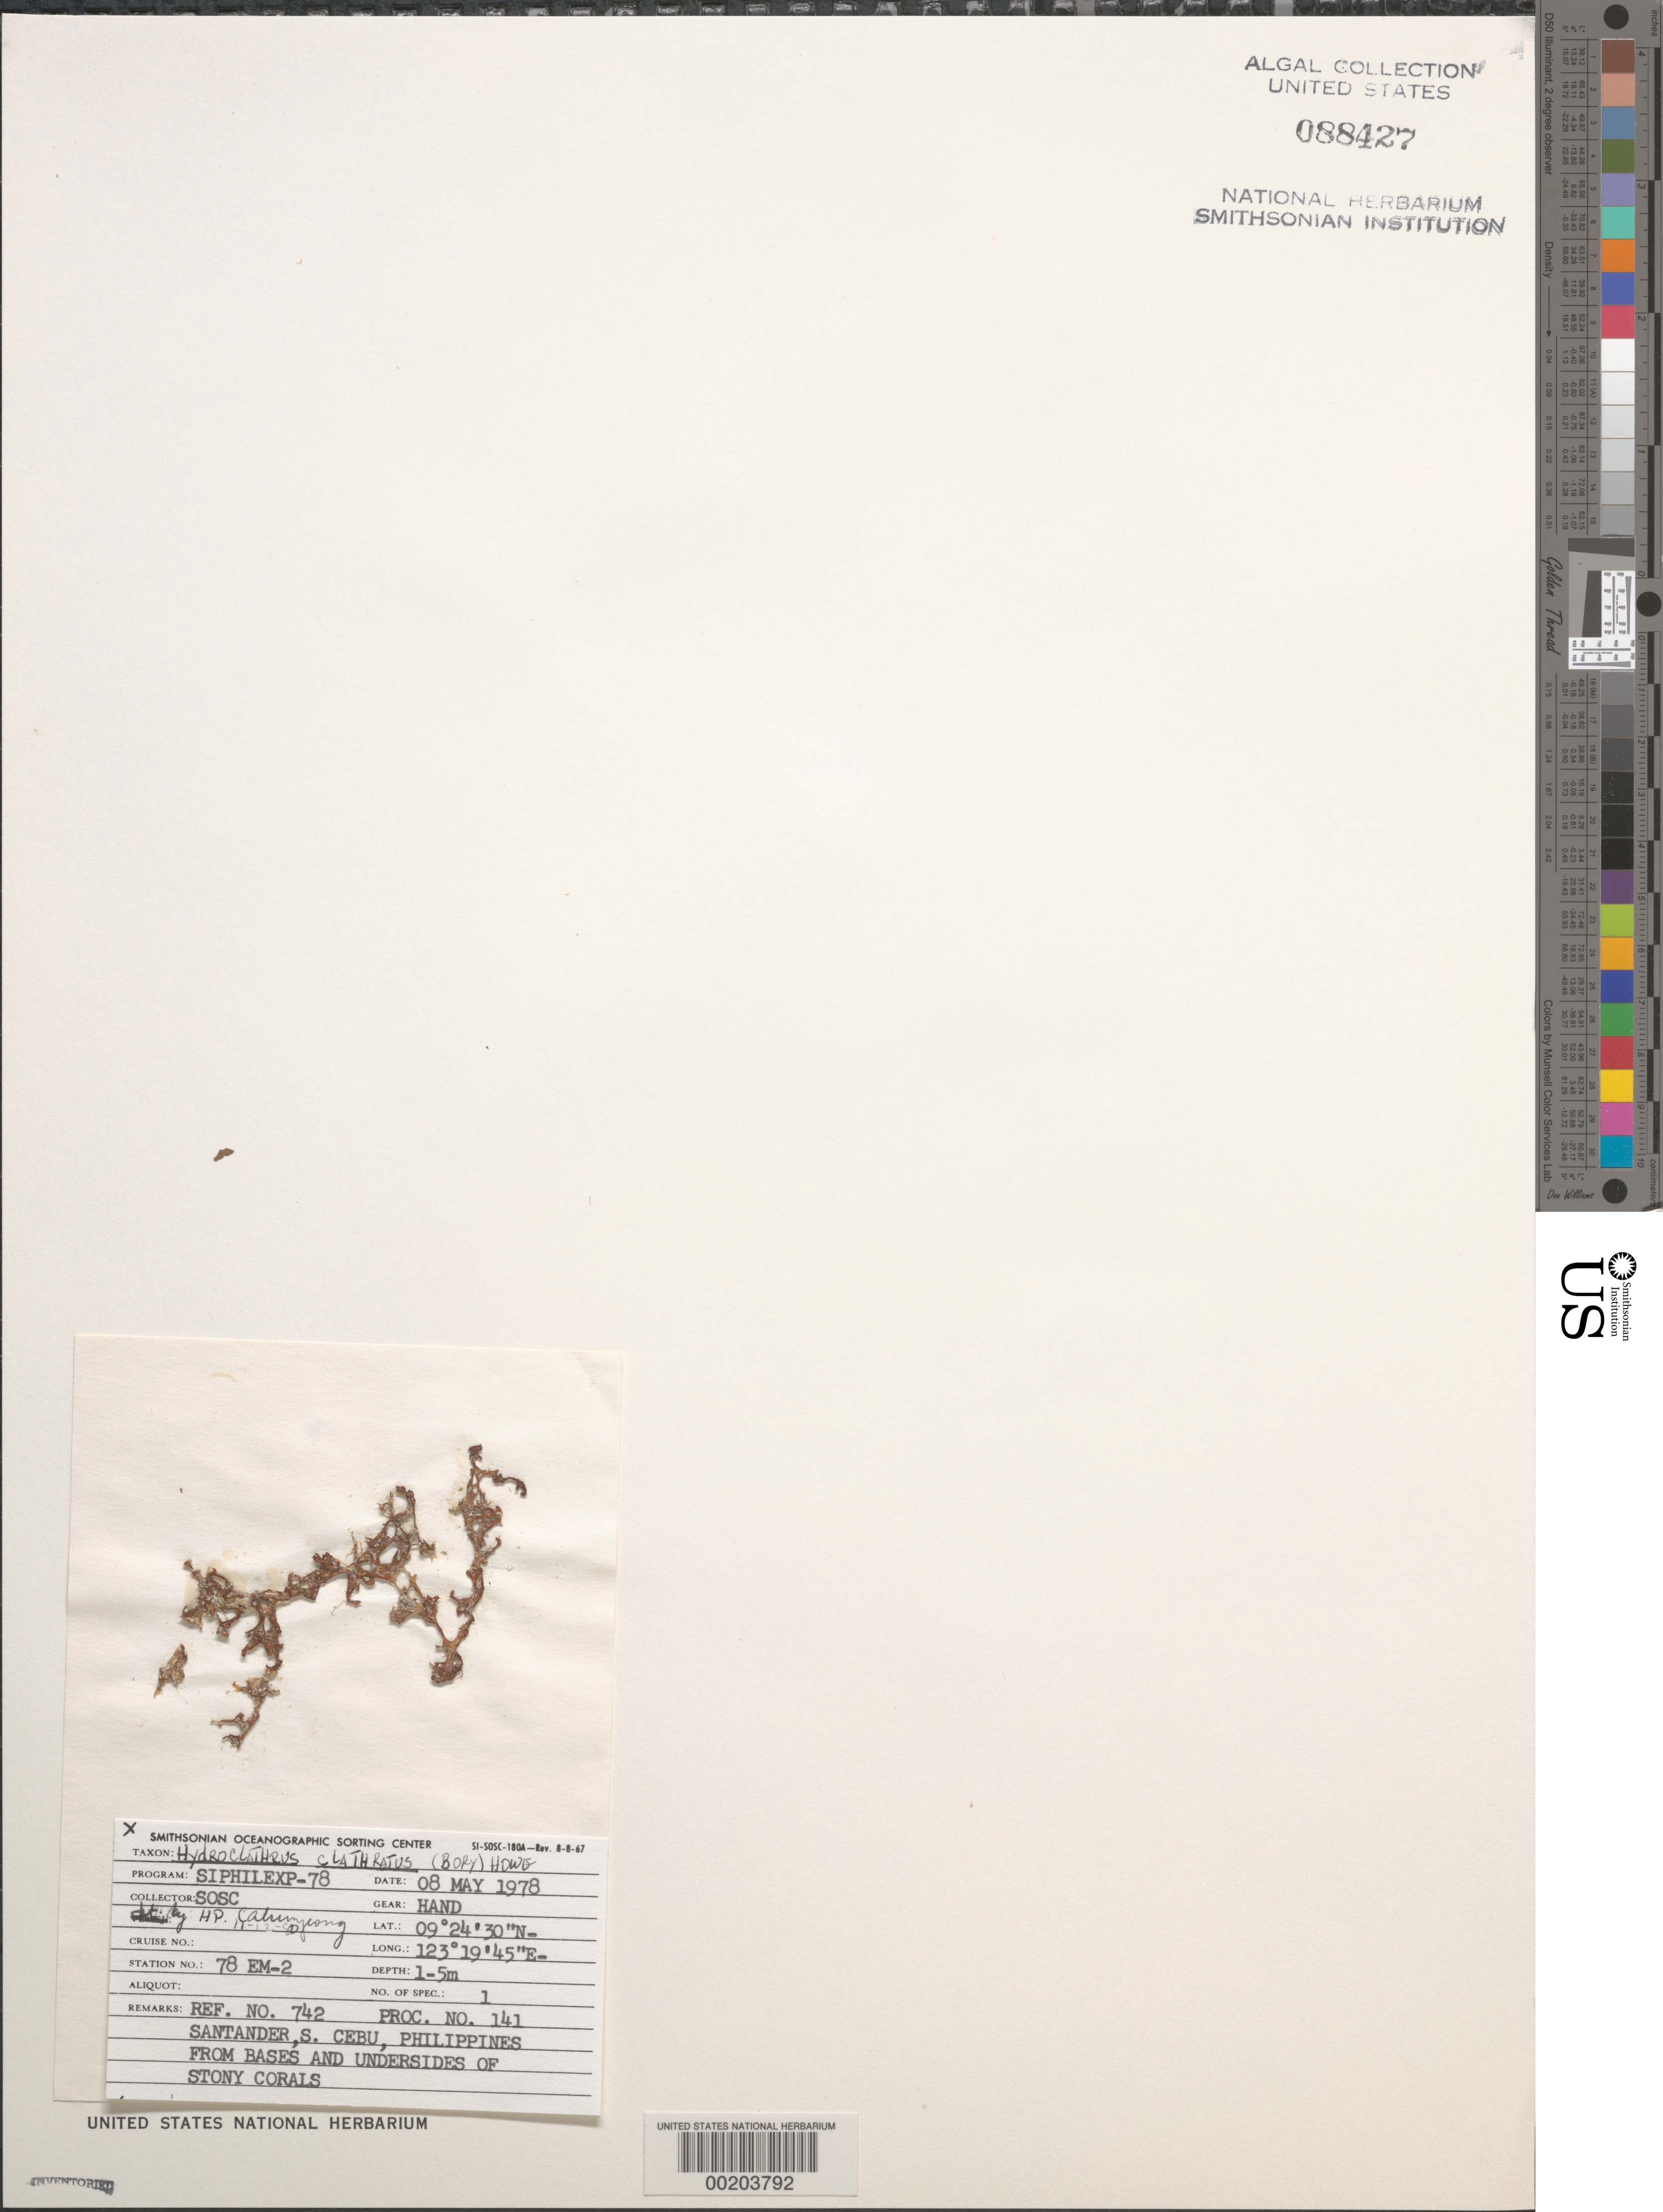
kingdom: Chromista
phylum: Ochrophyta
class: Phaeophyceae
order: Scytosiphonales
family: Scytosiphonaceae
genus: Hydroclathrus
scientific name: Hydroclathrus clathratus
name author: (C. Agardh) M. Howe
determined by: Calumpong, H. P.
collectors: SOSC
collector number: Station 78 Em-2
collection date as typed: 08 May 1978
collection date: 1978-05-08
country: Philippines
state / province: Central Visayas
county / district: Cebu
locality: Santander, cebu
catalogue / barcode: US 88427